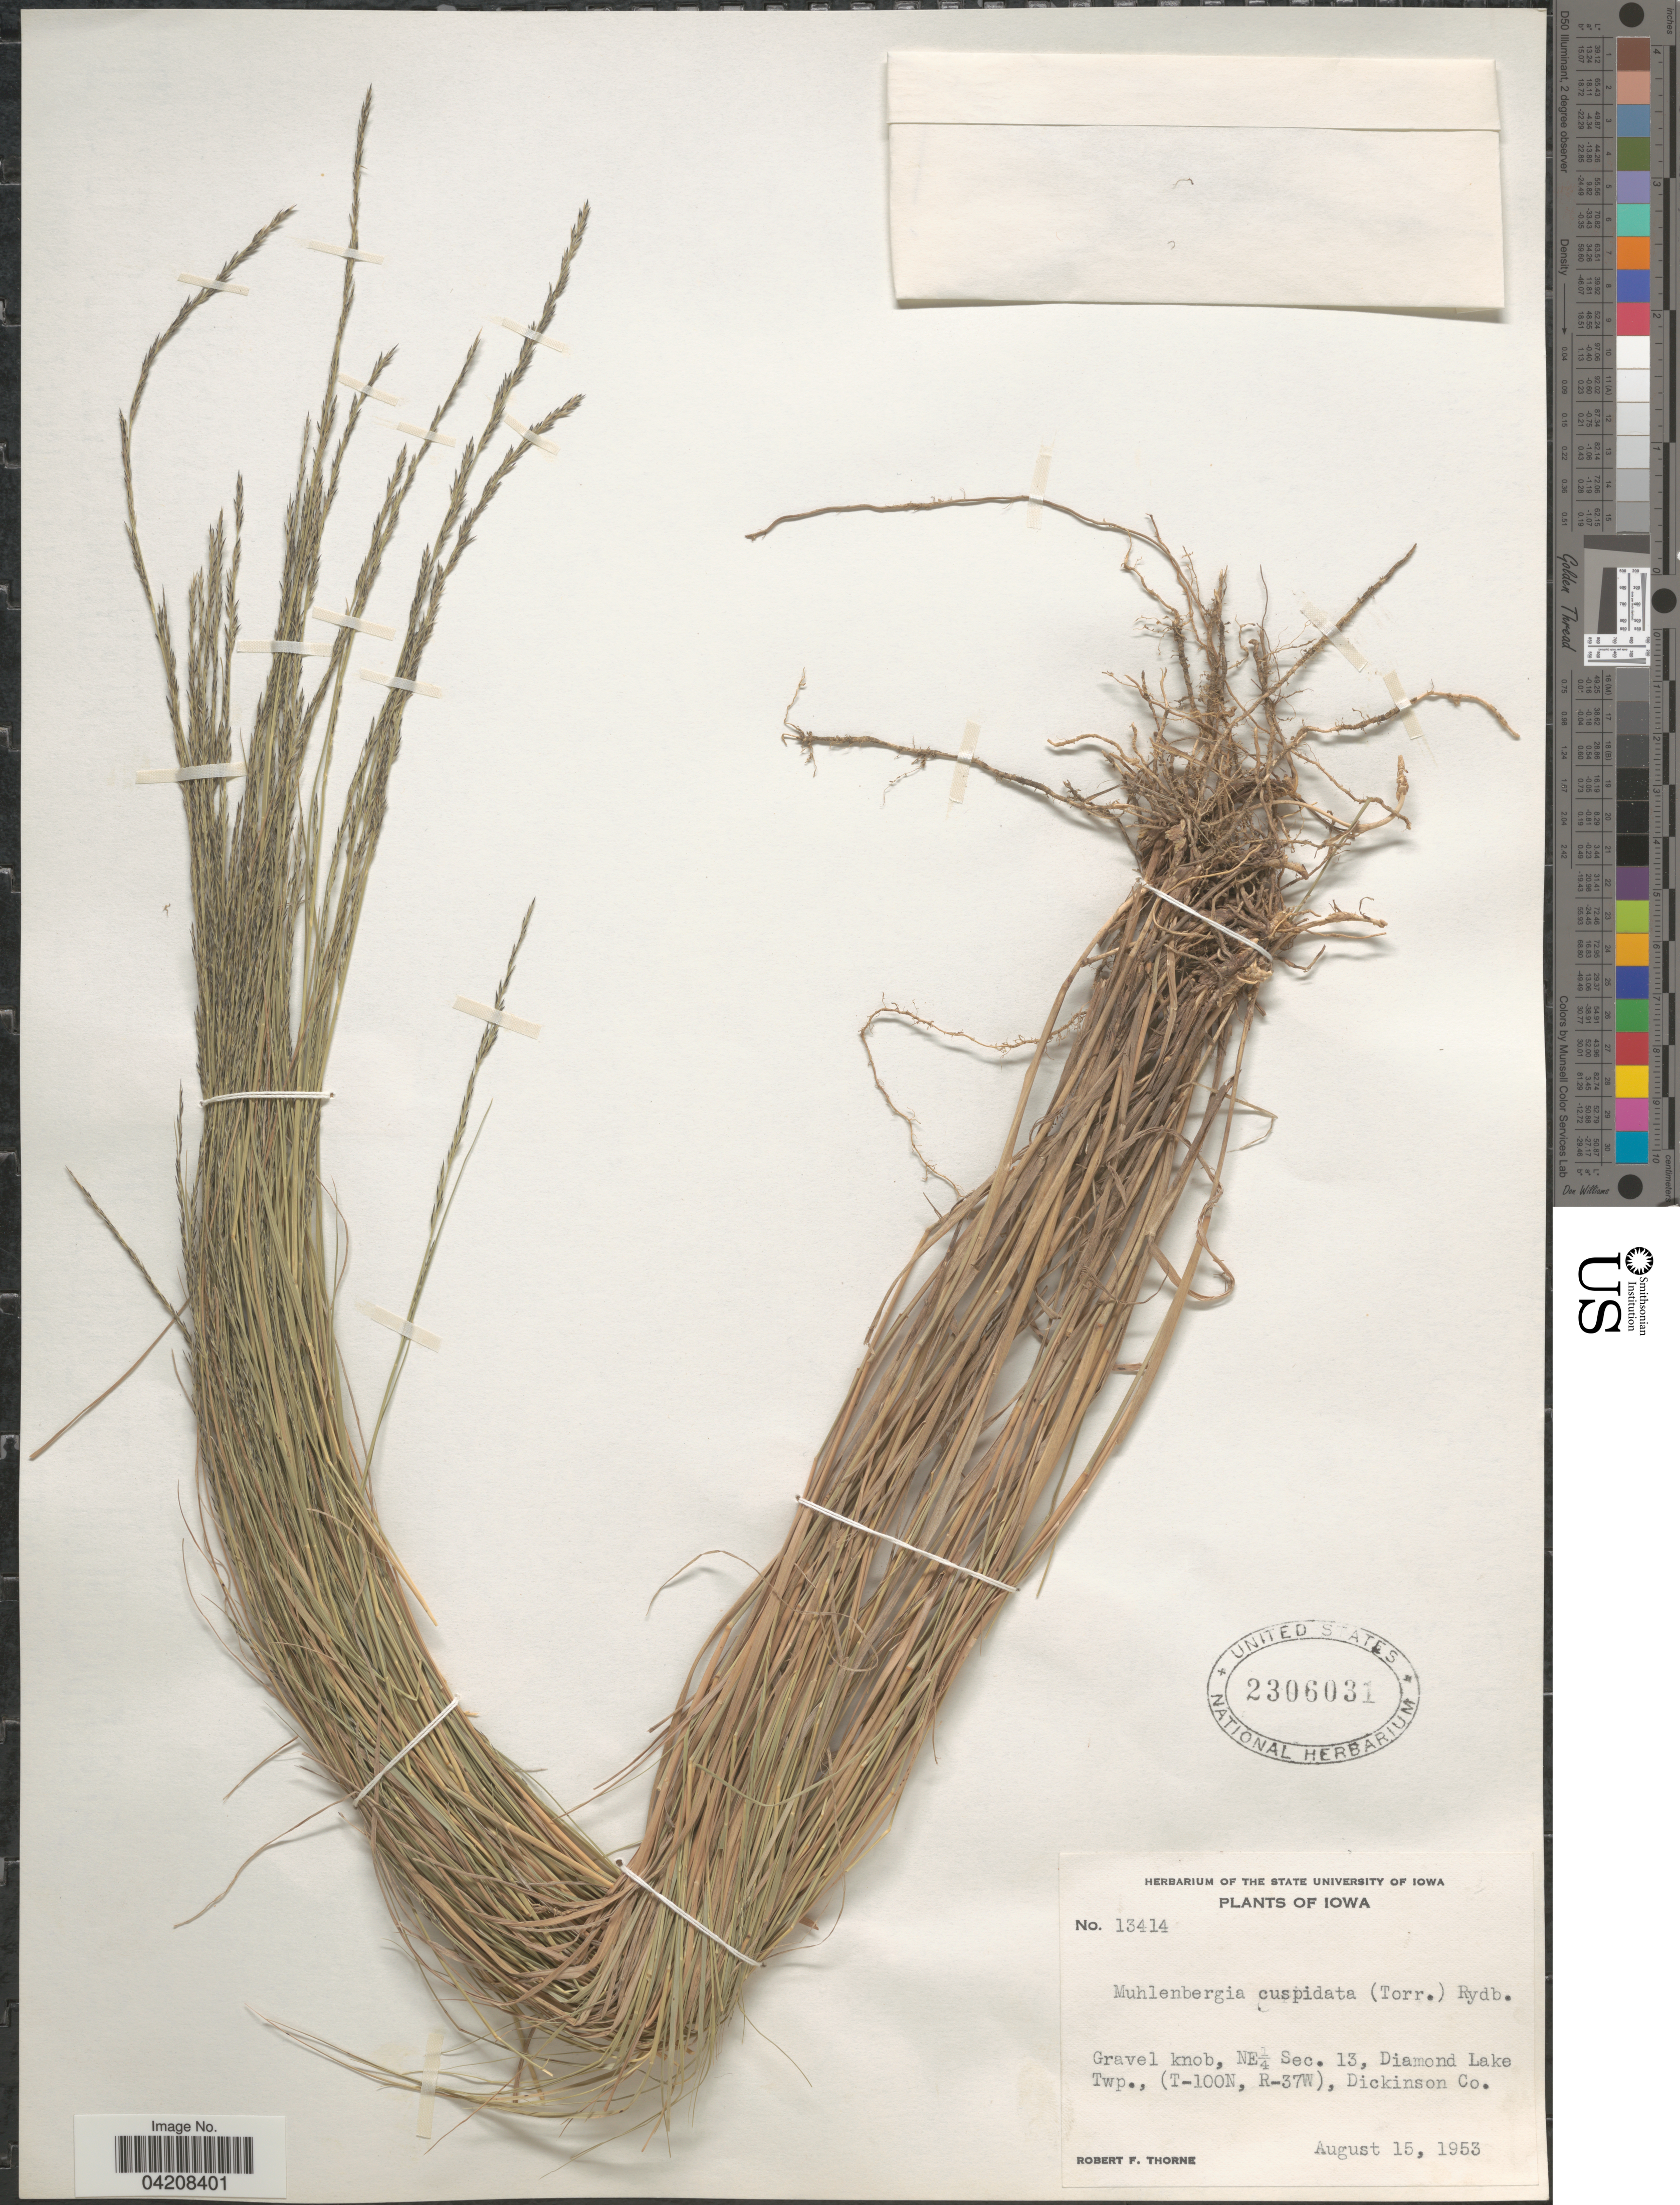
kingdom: Plantae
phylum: Tracheophyta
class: Liliopsida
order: Poales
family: Poaceae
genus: Muhlenbergia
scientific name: Muhlenbergia cuspidata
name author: (Torr. ex Hook.) Rydb.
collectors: R. F. Thorne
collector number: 13414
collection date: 1953-08-15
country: United States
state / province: Iowa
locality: Gravel knob, NE¼ Sec. 13, Diamond Lake Twp., (T-100N, R-37W), Dickinson Co.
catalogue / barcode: US 2306031